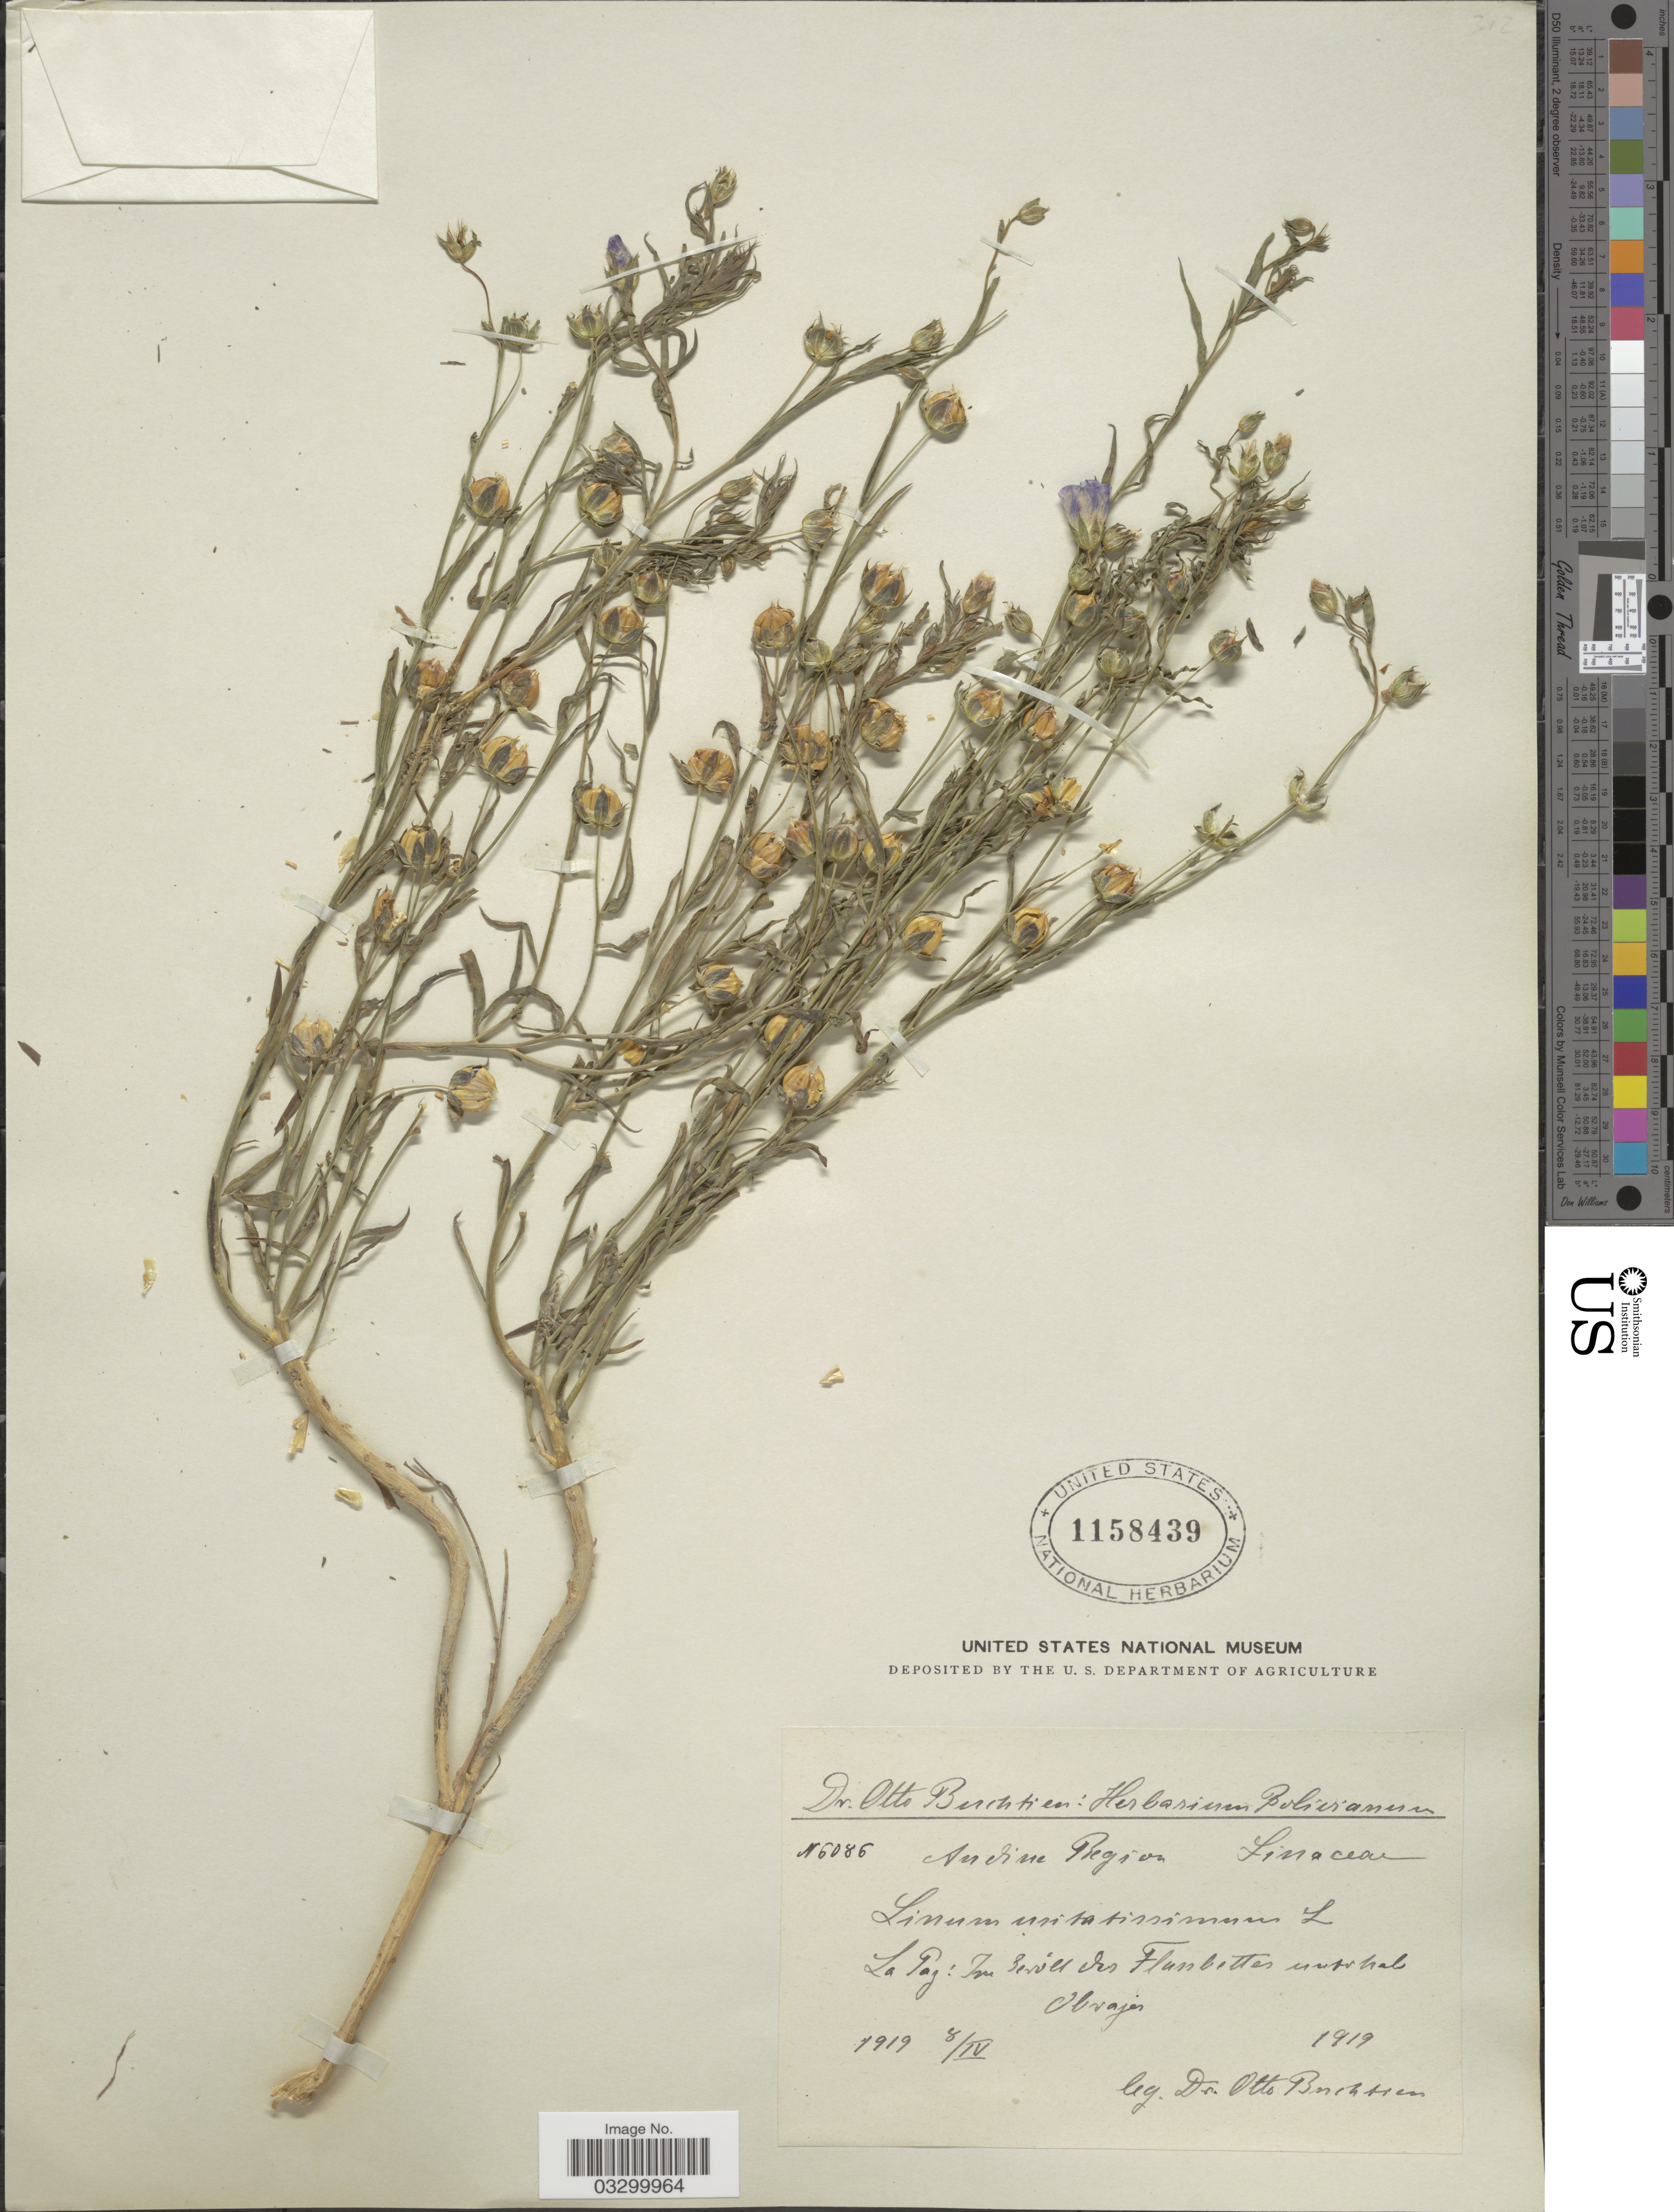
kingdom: Plantae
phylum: Tracheophyta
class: Magnoliopsida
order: Malpighiales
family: Linaceae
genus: Linum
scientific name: Linum usitatissimum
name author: L.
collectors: O. Buchtien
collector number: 6086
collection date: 1919-04-08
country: Bolivia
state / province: La Paz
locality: Andine Region. La Paz: Im gerüll der Flussbettes unterhalb Obrajes.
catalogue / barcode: US 1158439